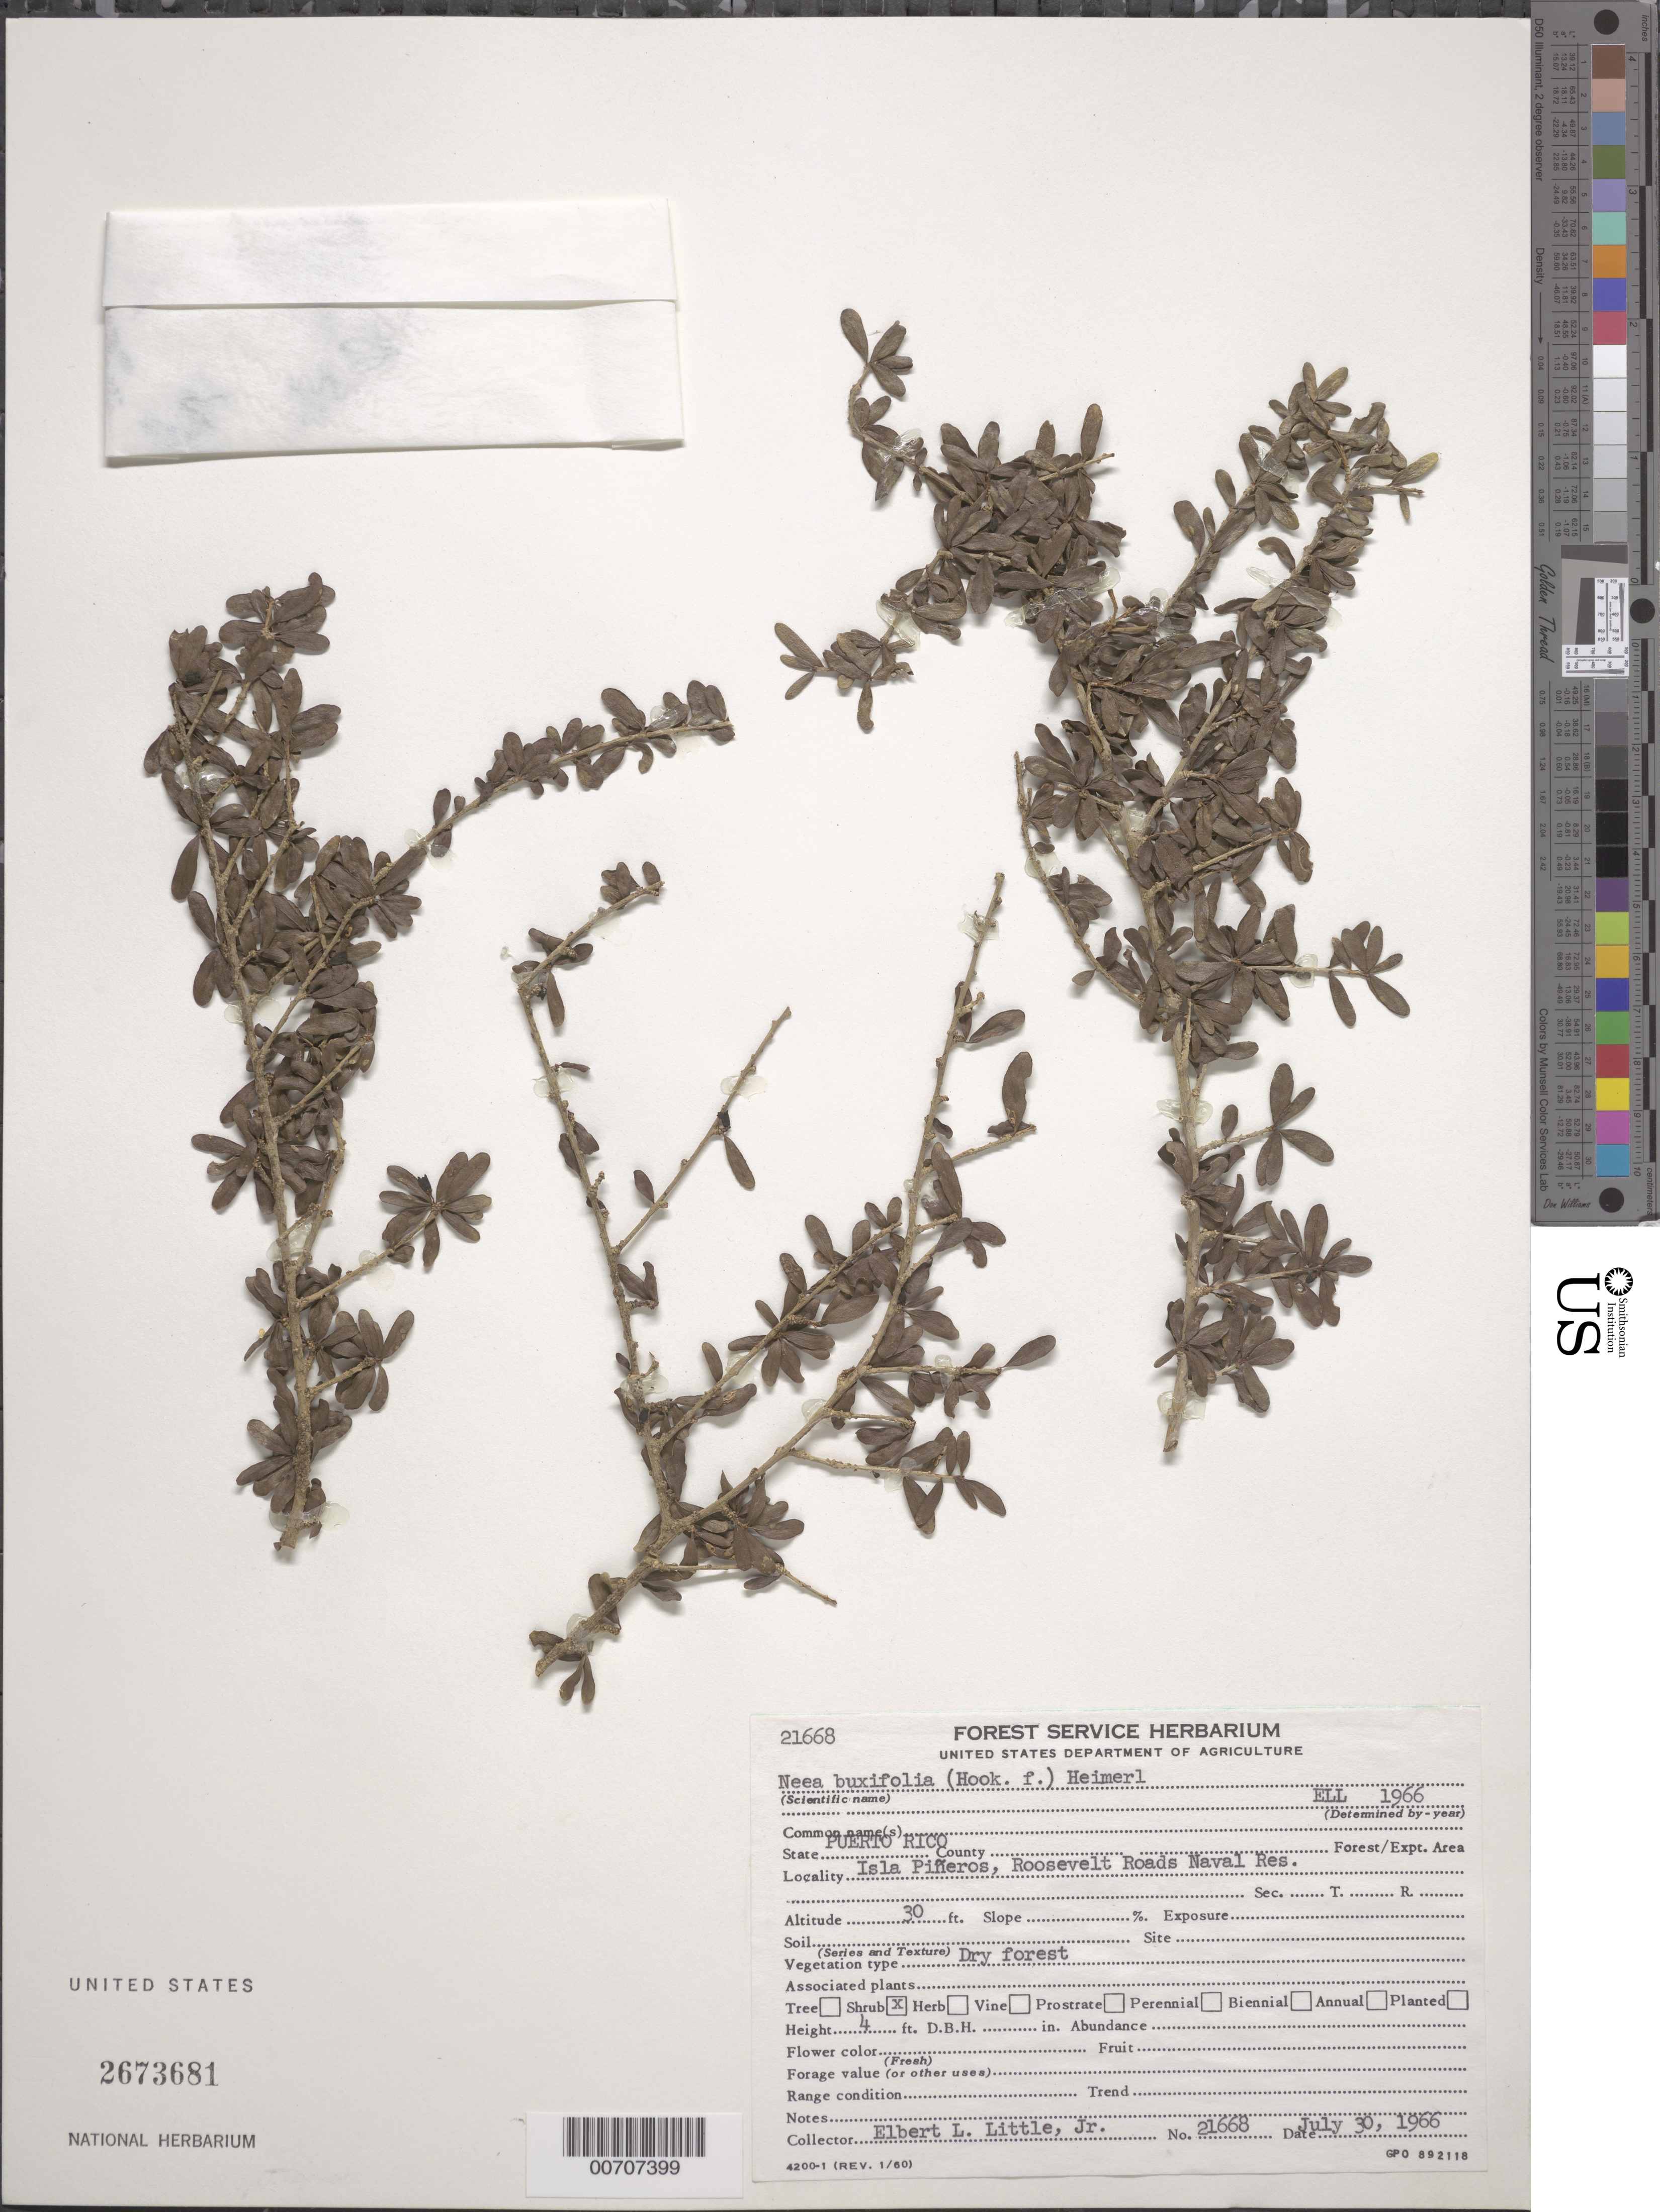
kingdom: Plantae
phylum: Tracheophyta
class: Magnoliopsida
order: Caryophyllales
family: Nyctaginaceae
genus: Neea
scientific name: Neea buxifolia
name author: (Hook. f.) Heimerl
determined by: Little, Elbert L., Jr., (FSSR), United States Department of Agriculture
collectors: E. L. Little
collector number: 21668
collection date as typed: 30 Jul 1966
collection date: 1966-07-30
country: Puerto Rico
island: Greater Antilles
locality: Isla Piñeros, Roosevelt Roads Naval Res.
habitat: Dry forest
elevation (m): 9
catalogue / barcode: US 2673681